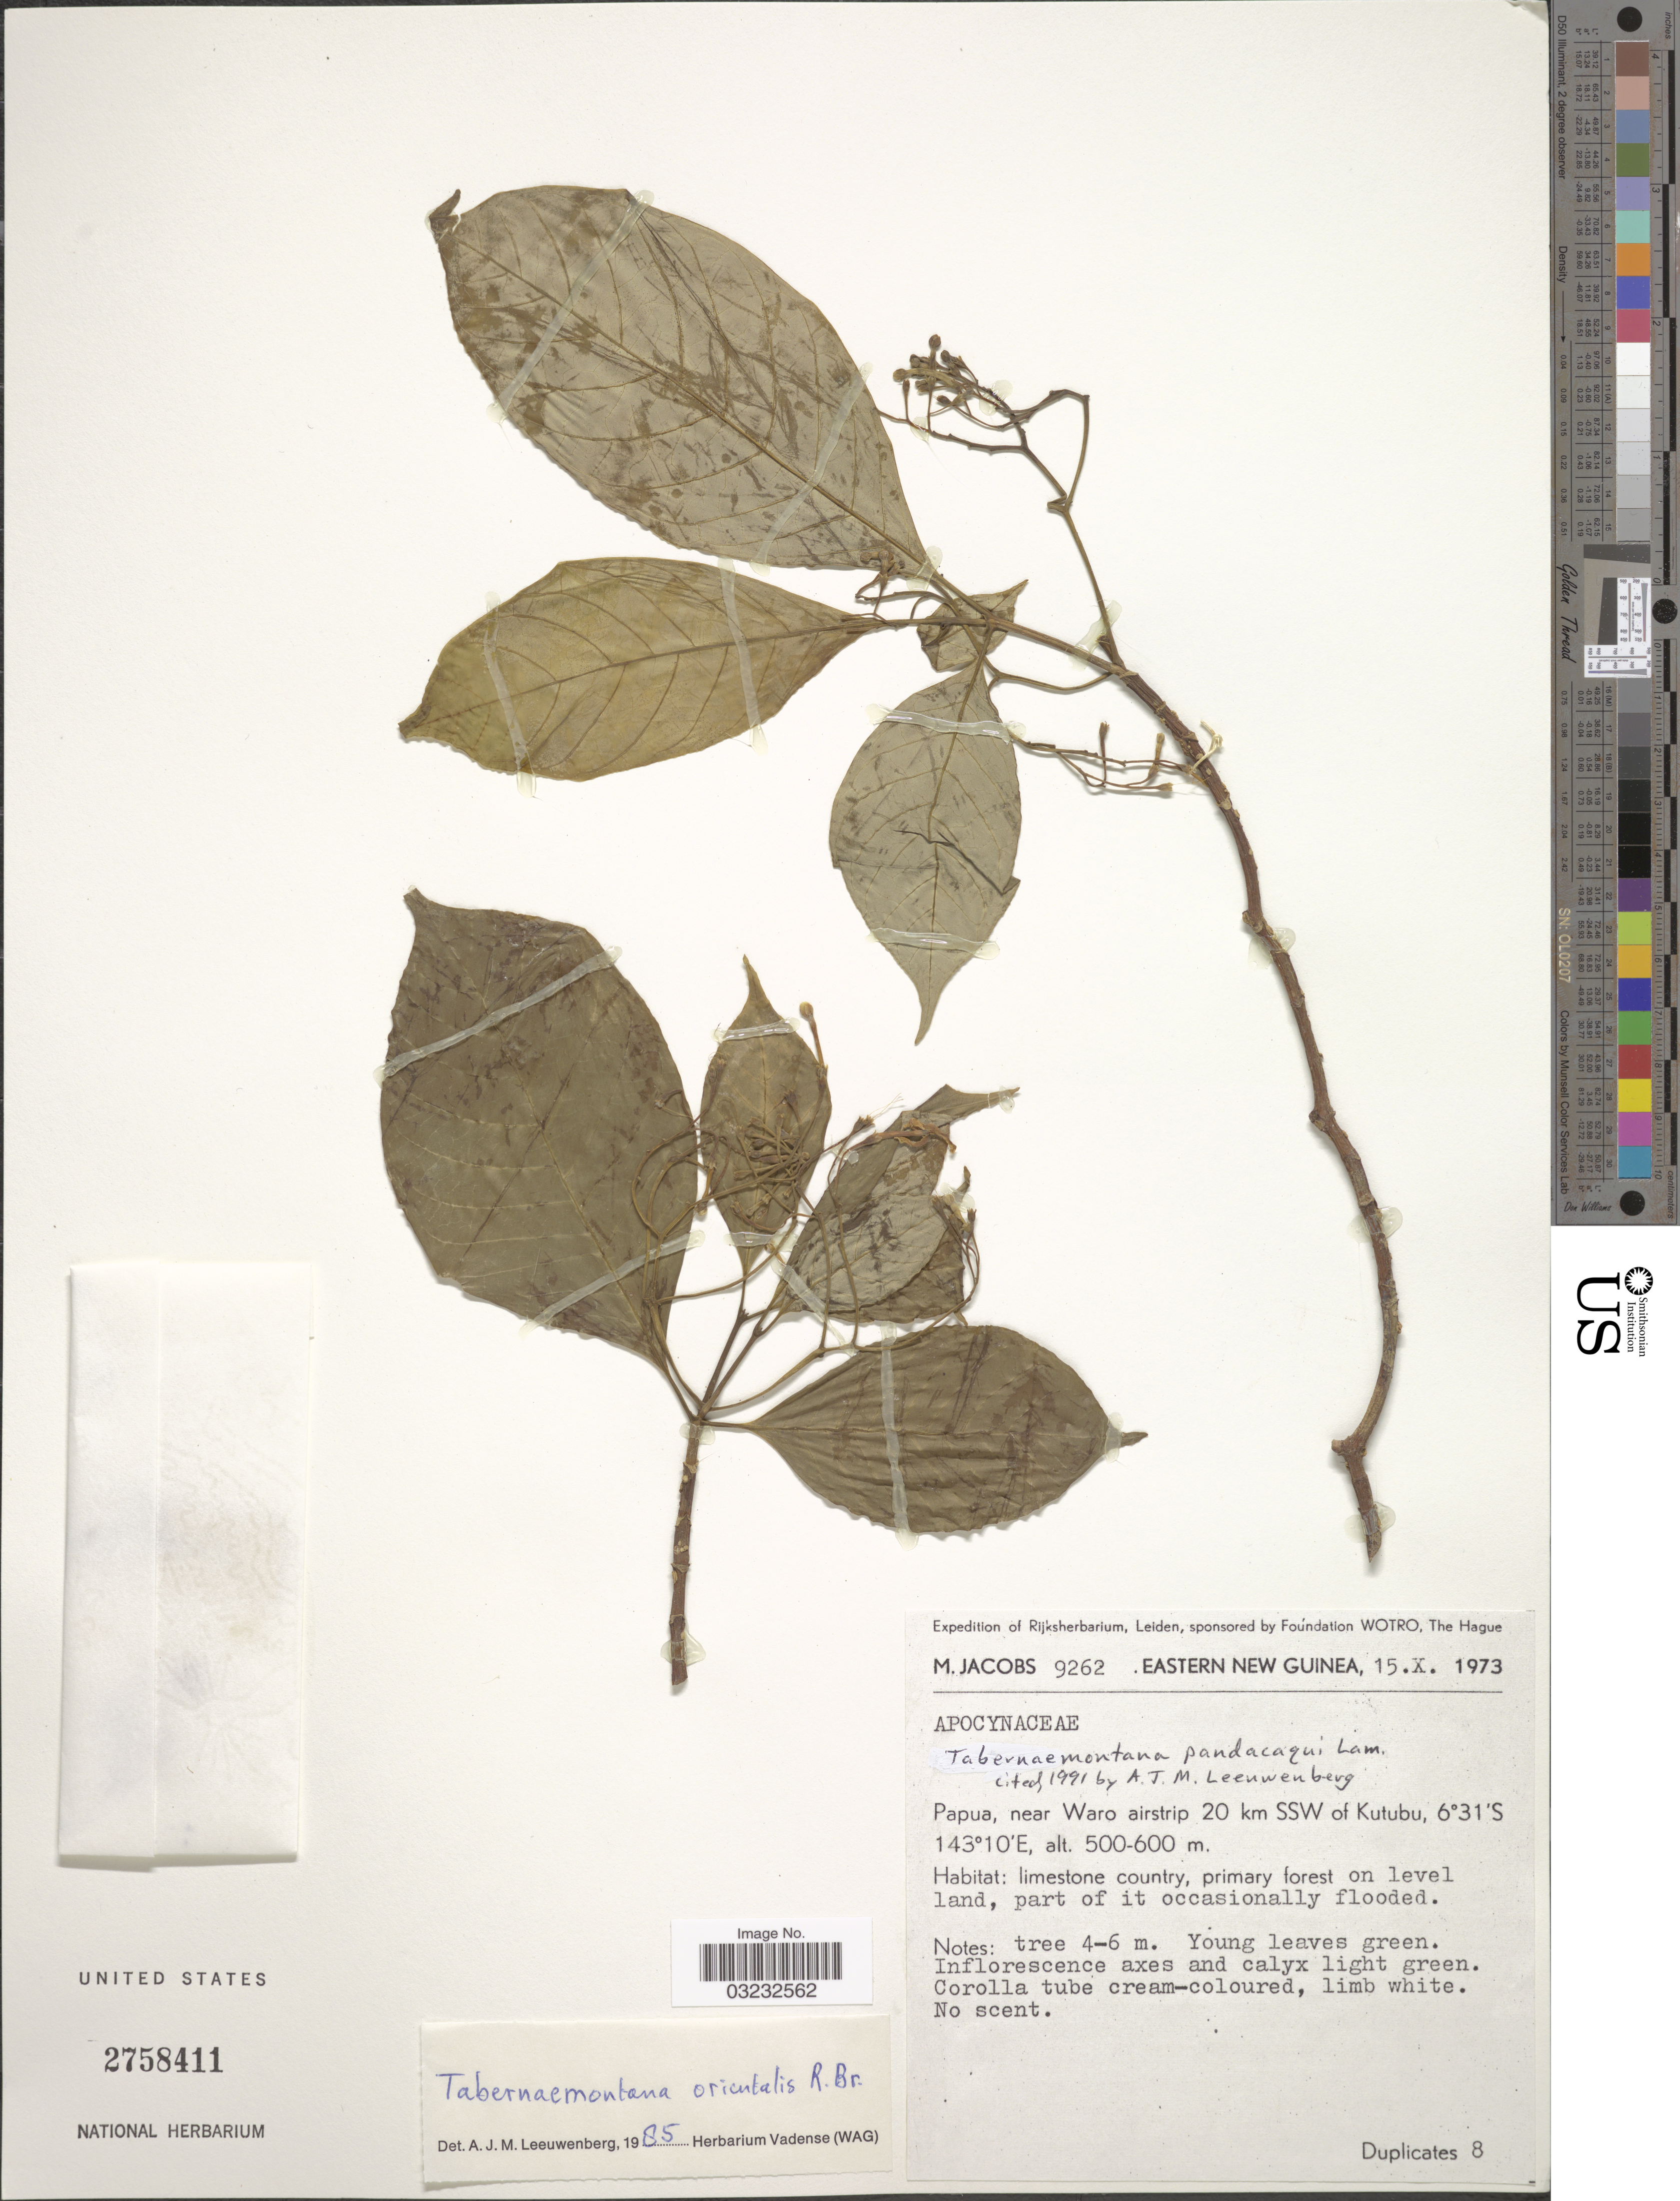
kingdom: Plantae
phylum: Tracheophyta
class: Magnoliopsida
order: Gentianales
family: Apocynaceae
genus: Tabernaemontana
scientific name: Tabernaemontana pandacaqui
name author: Poir.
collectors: M. Jacobs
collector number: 9262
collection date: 1973-10-15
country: Papua New Guinea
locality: Eastern New Guinea, Papua, near Waro airstrip 20 km SSW of Kutubu.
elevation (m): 500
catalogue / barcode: US 2758411